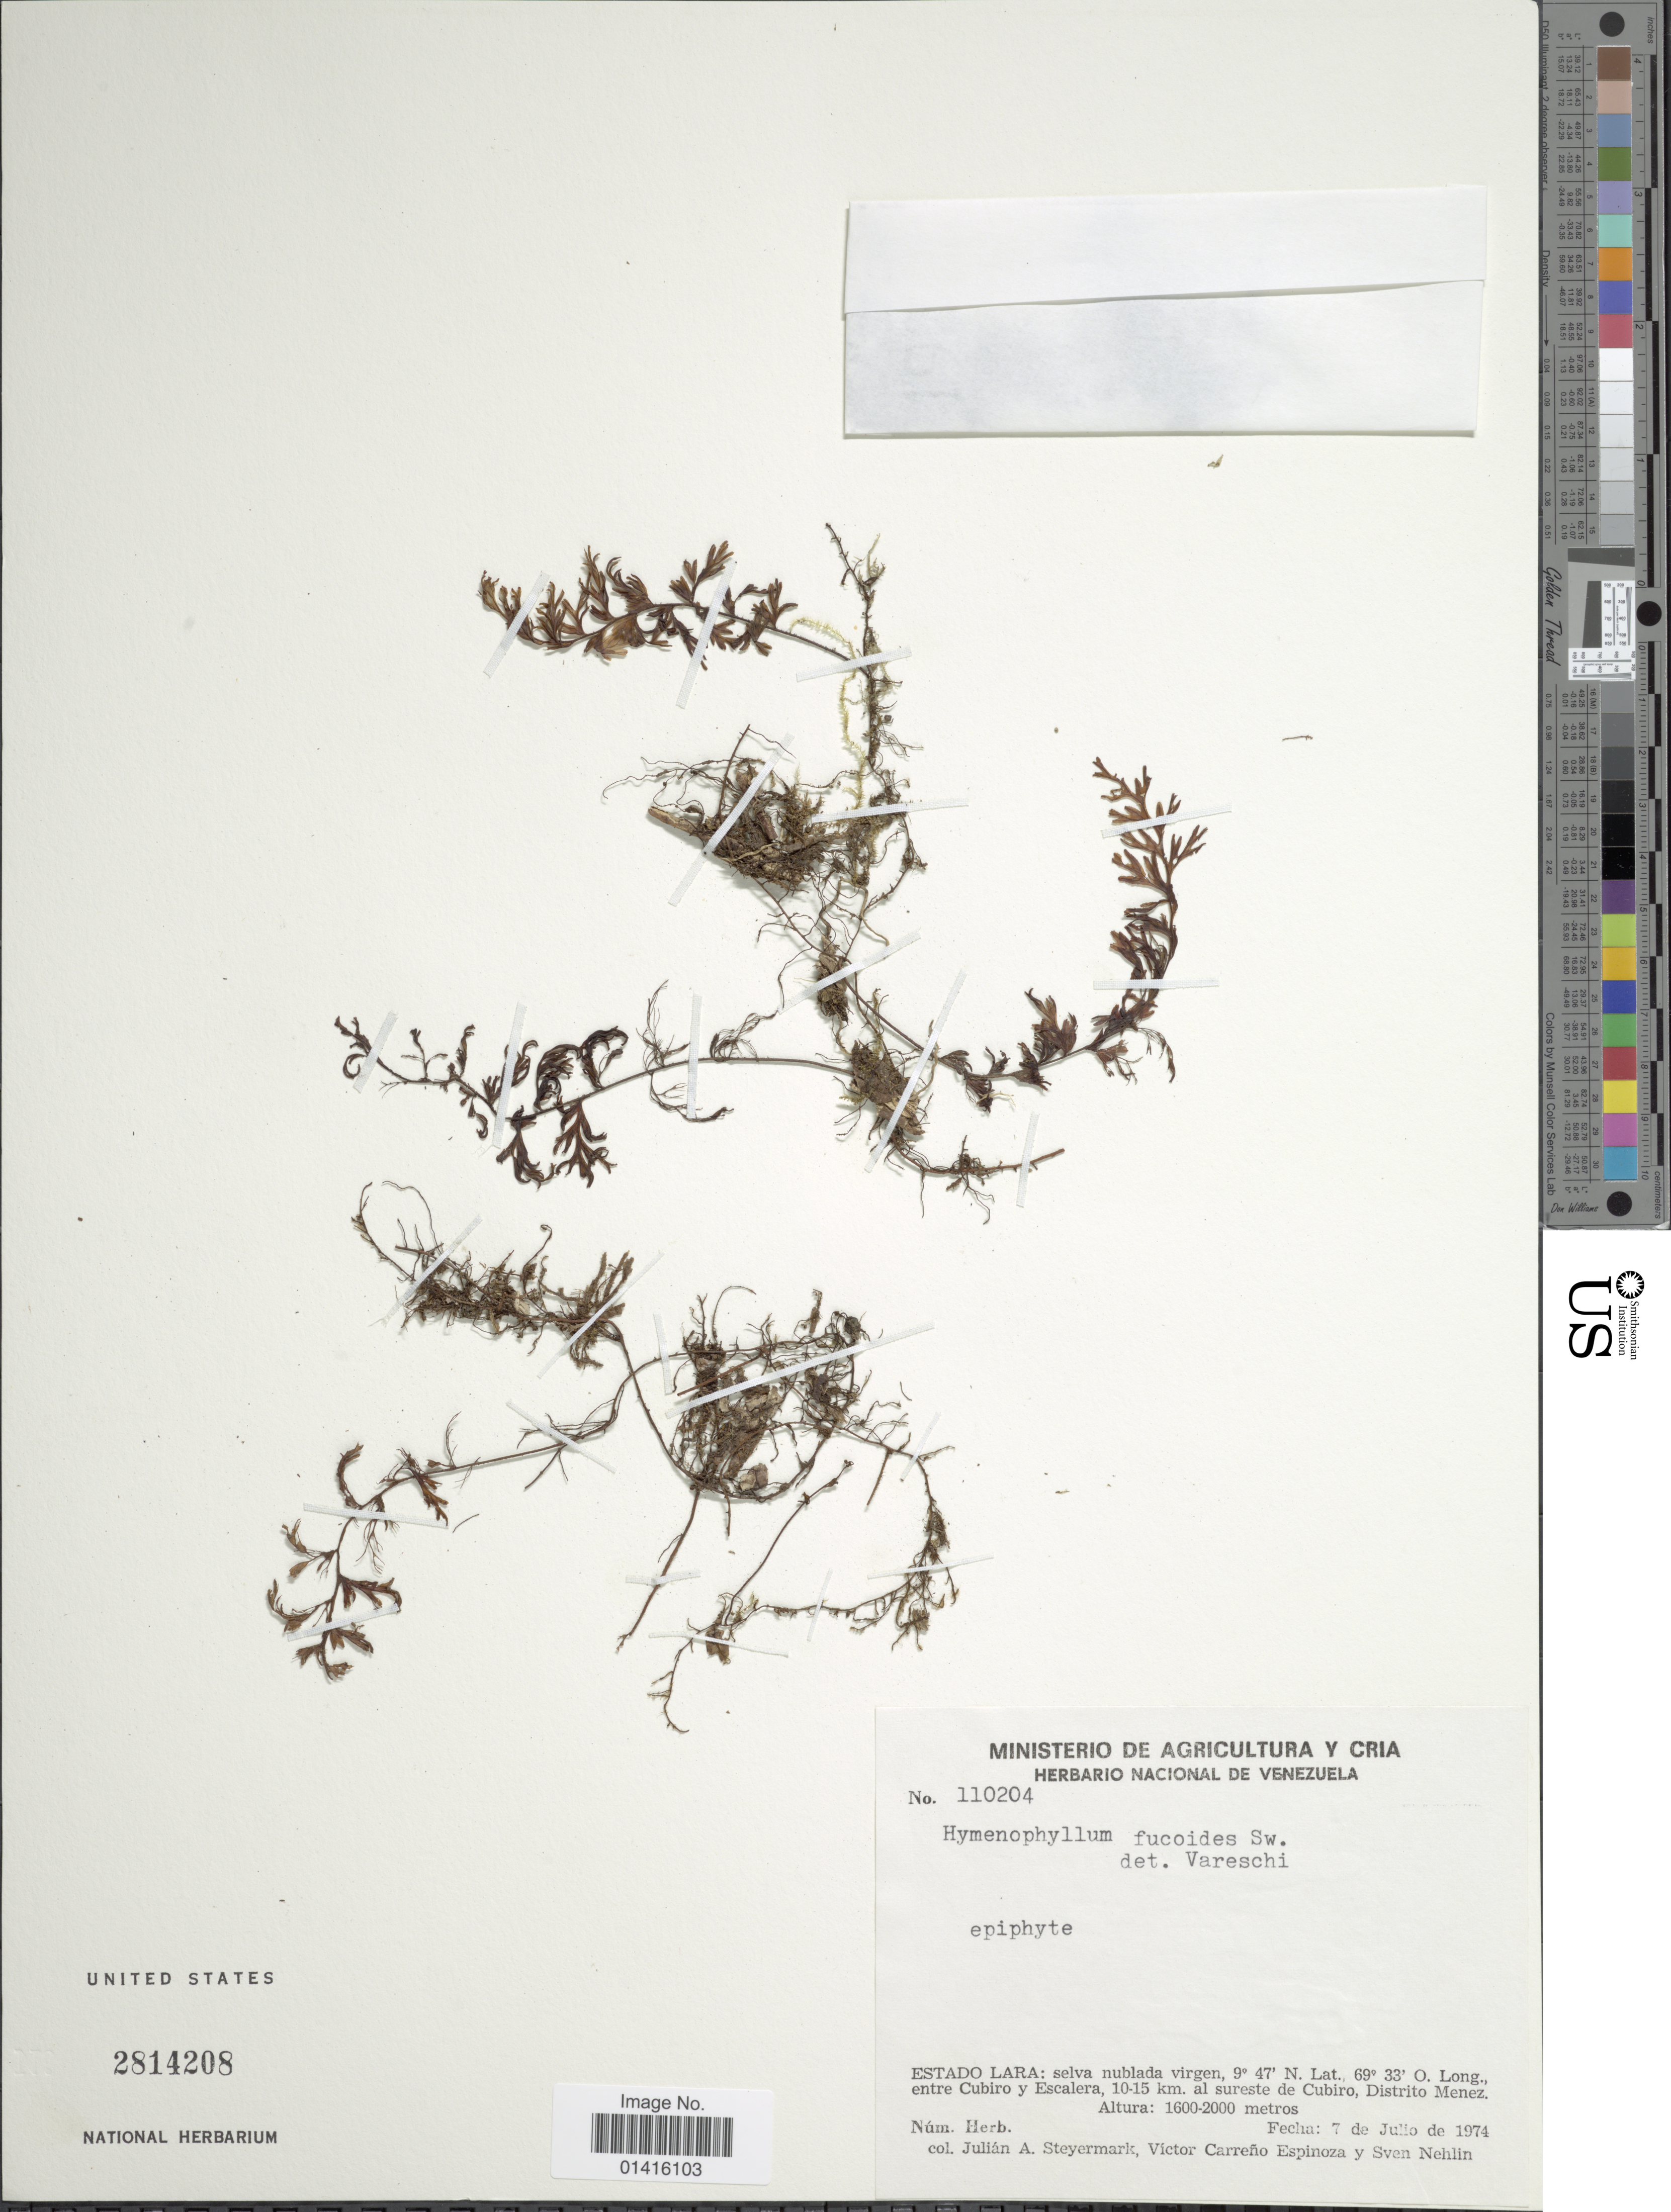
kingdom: Plantae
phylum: Tracheophyta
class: Polypodiopsida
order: Hymenophyllales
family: Hymenophyllaceae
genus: Hymenophyllum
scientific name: Hymenophyllum fucoides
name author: (Sw.) Sw.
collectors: J. Steyermark, V. Espinoza & S. Nehlin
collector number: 110204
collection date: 1974-07-07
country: Venezuela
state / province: Lara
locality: Estado Lara: selva nublada virgen, entre Cubiro y Escalera, 10-15km al sureste de Cubiro, Distrito Menez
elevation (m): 1600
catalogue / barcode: US 2814208